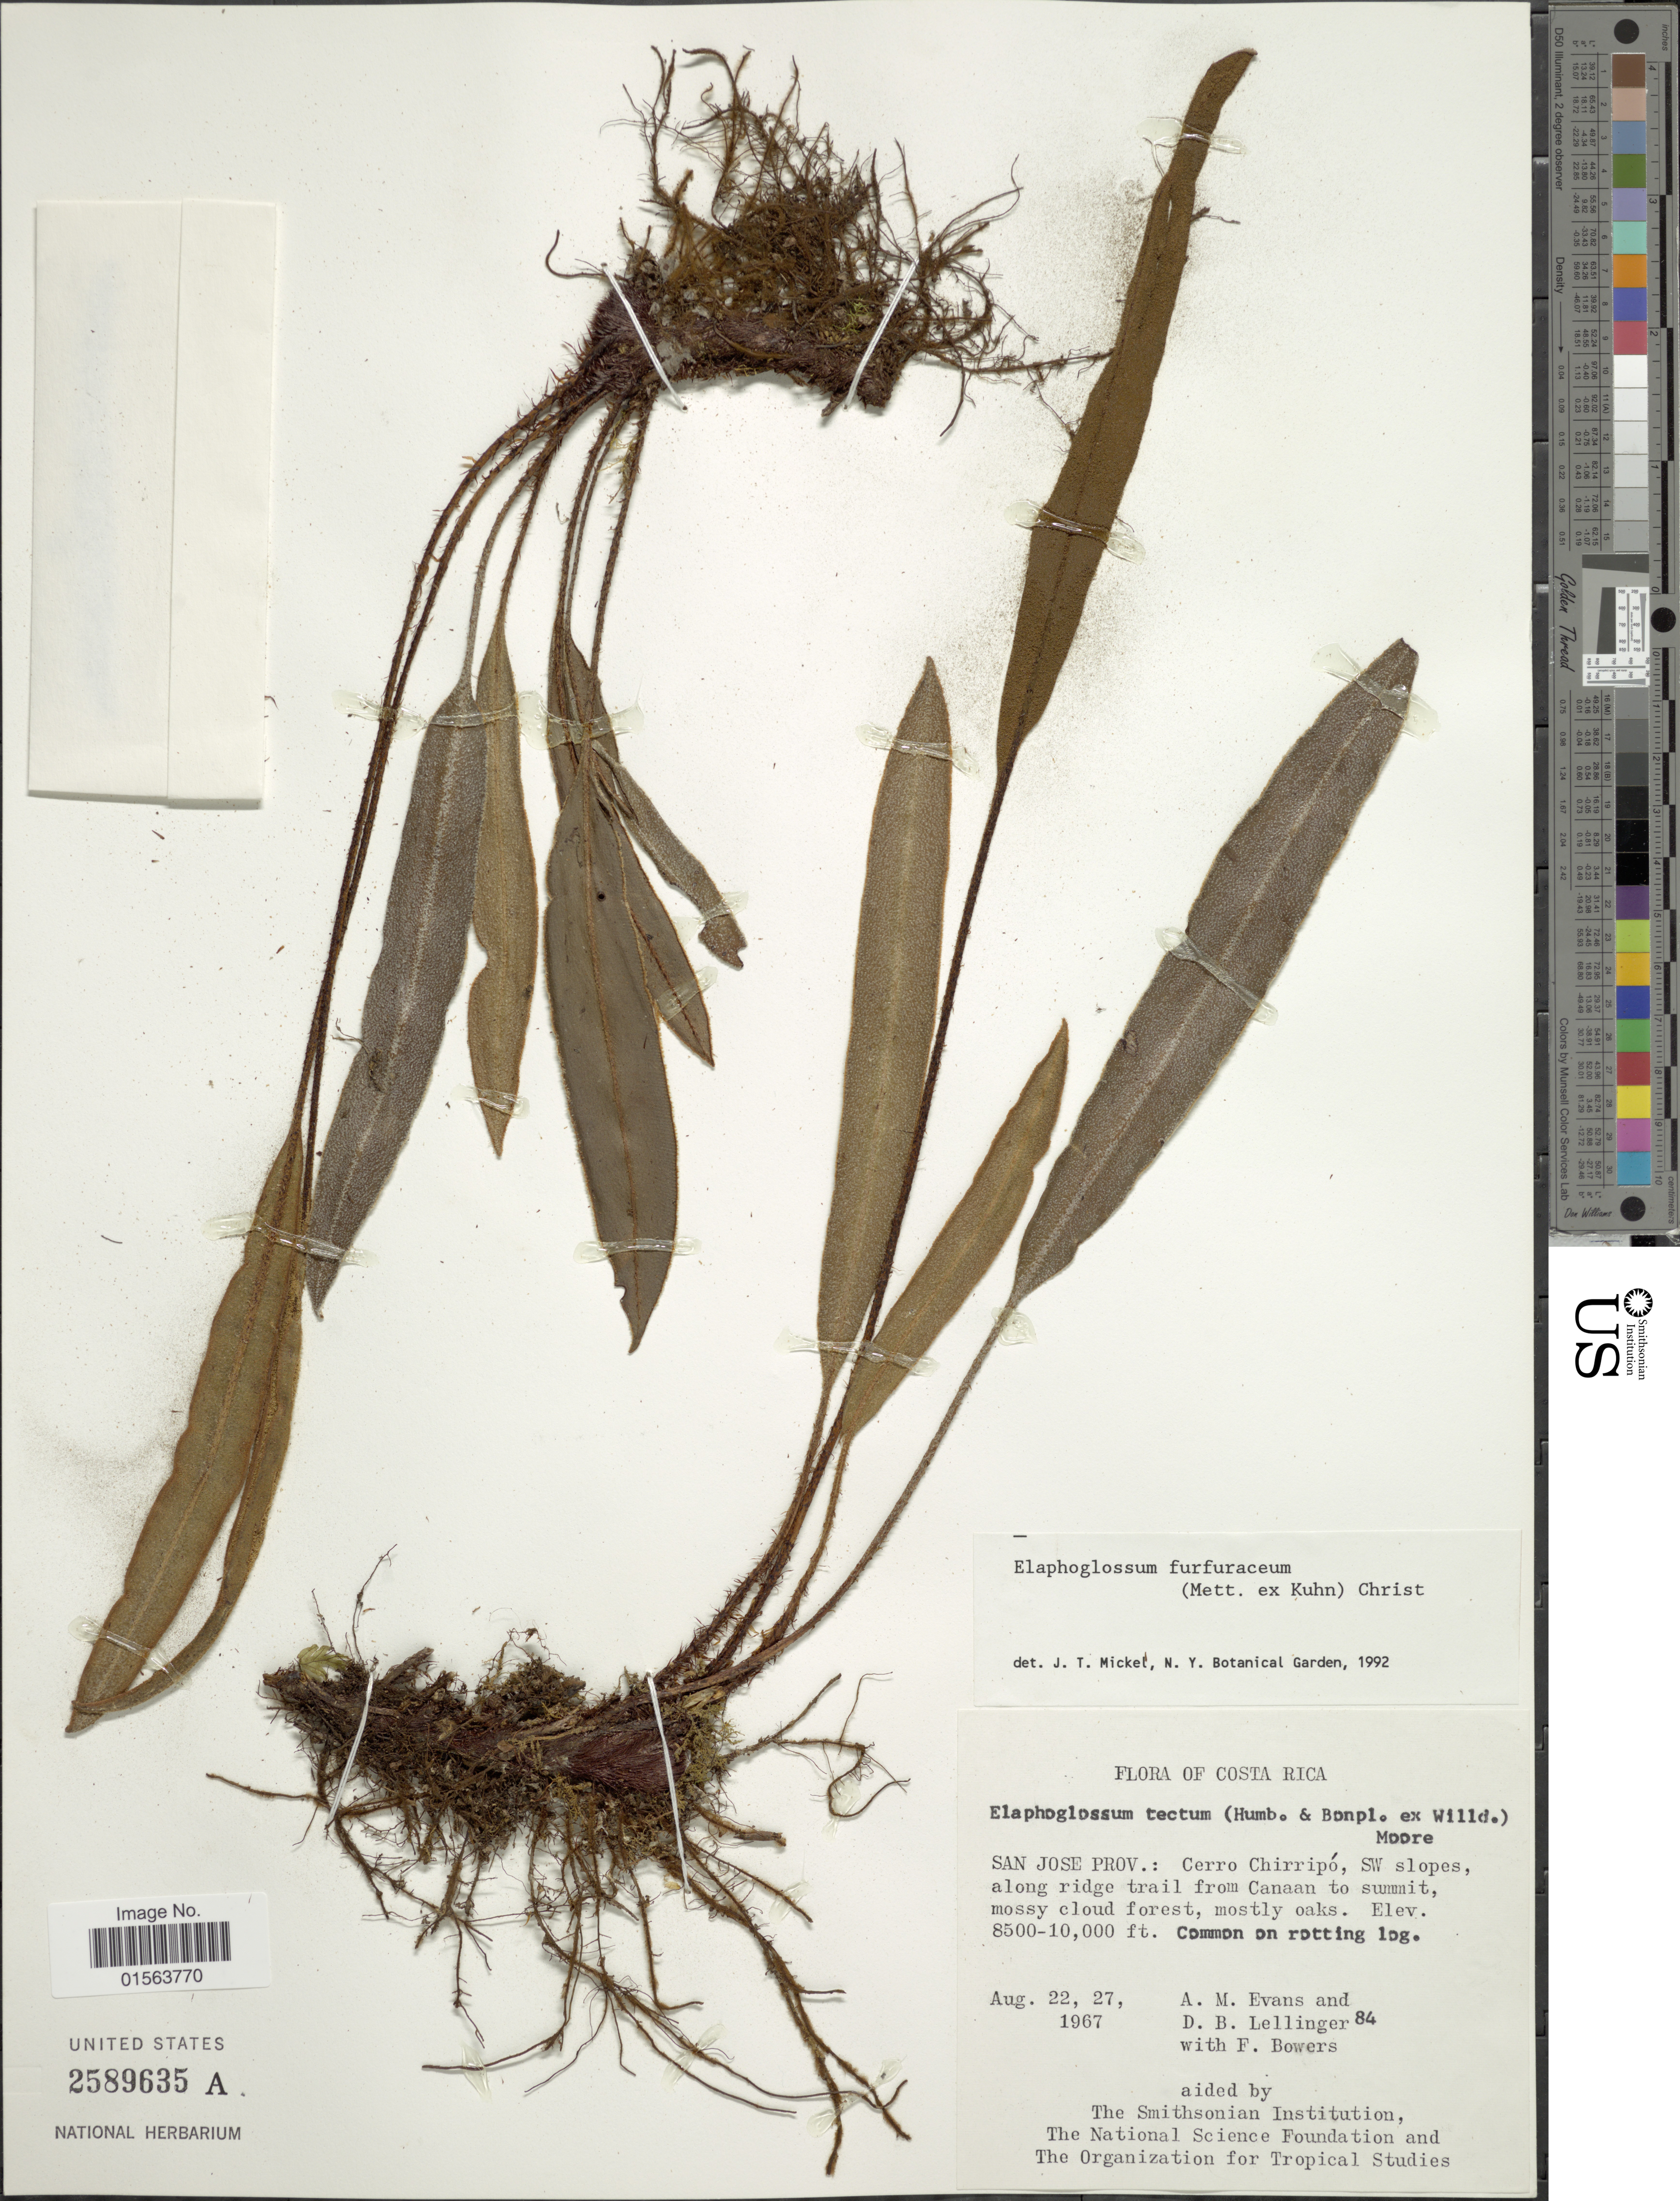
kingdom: Plantae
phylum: Tracheophyta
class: Polypodiopsida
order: Polypodiales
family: Dryopteridaceae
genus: Elaphoglossum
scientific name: Elaphoglossum furfuraceum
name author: (Mett. ex Kuhn) Christ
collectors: A. M. Evans, D. B. Lellinger & F. Bowers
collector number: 84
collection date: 1967-08-22/1967-08-27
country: Costa Rica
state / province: San José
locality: San Jose Prov.: Cerro Chirripo, SW slopes, along ridge trail from Canaan to summit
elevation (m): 2591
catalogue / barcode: US 2589635A